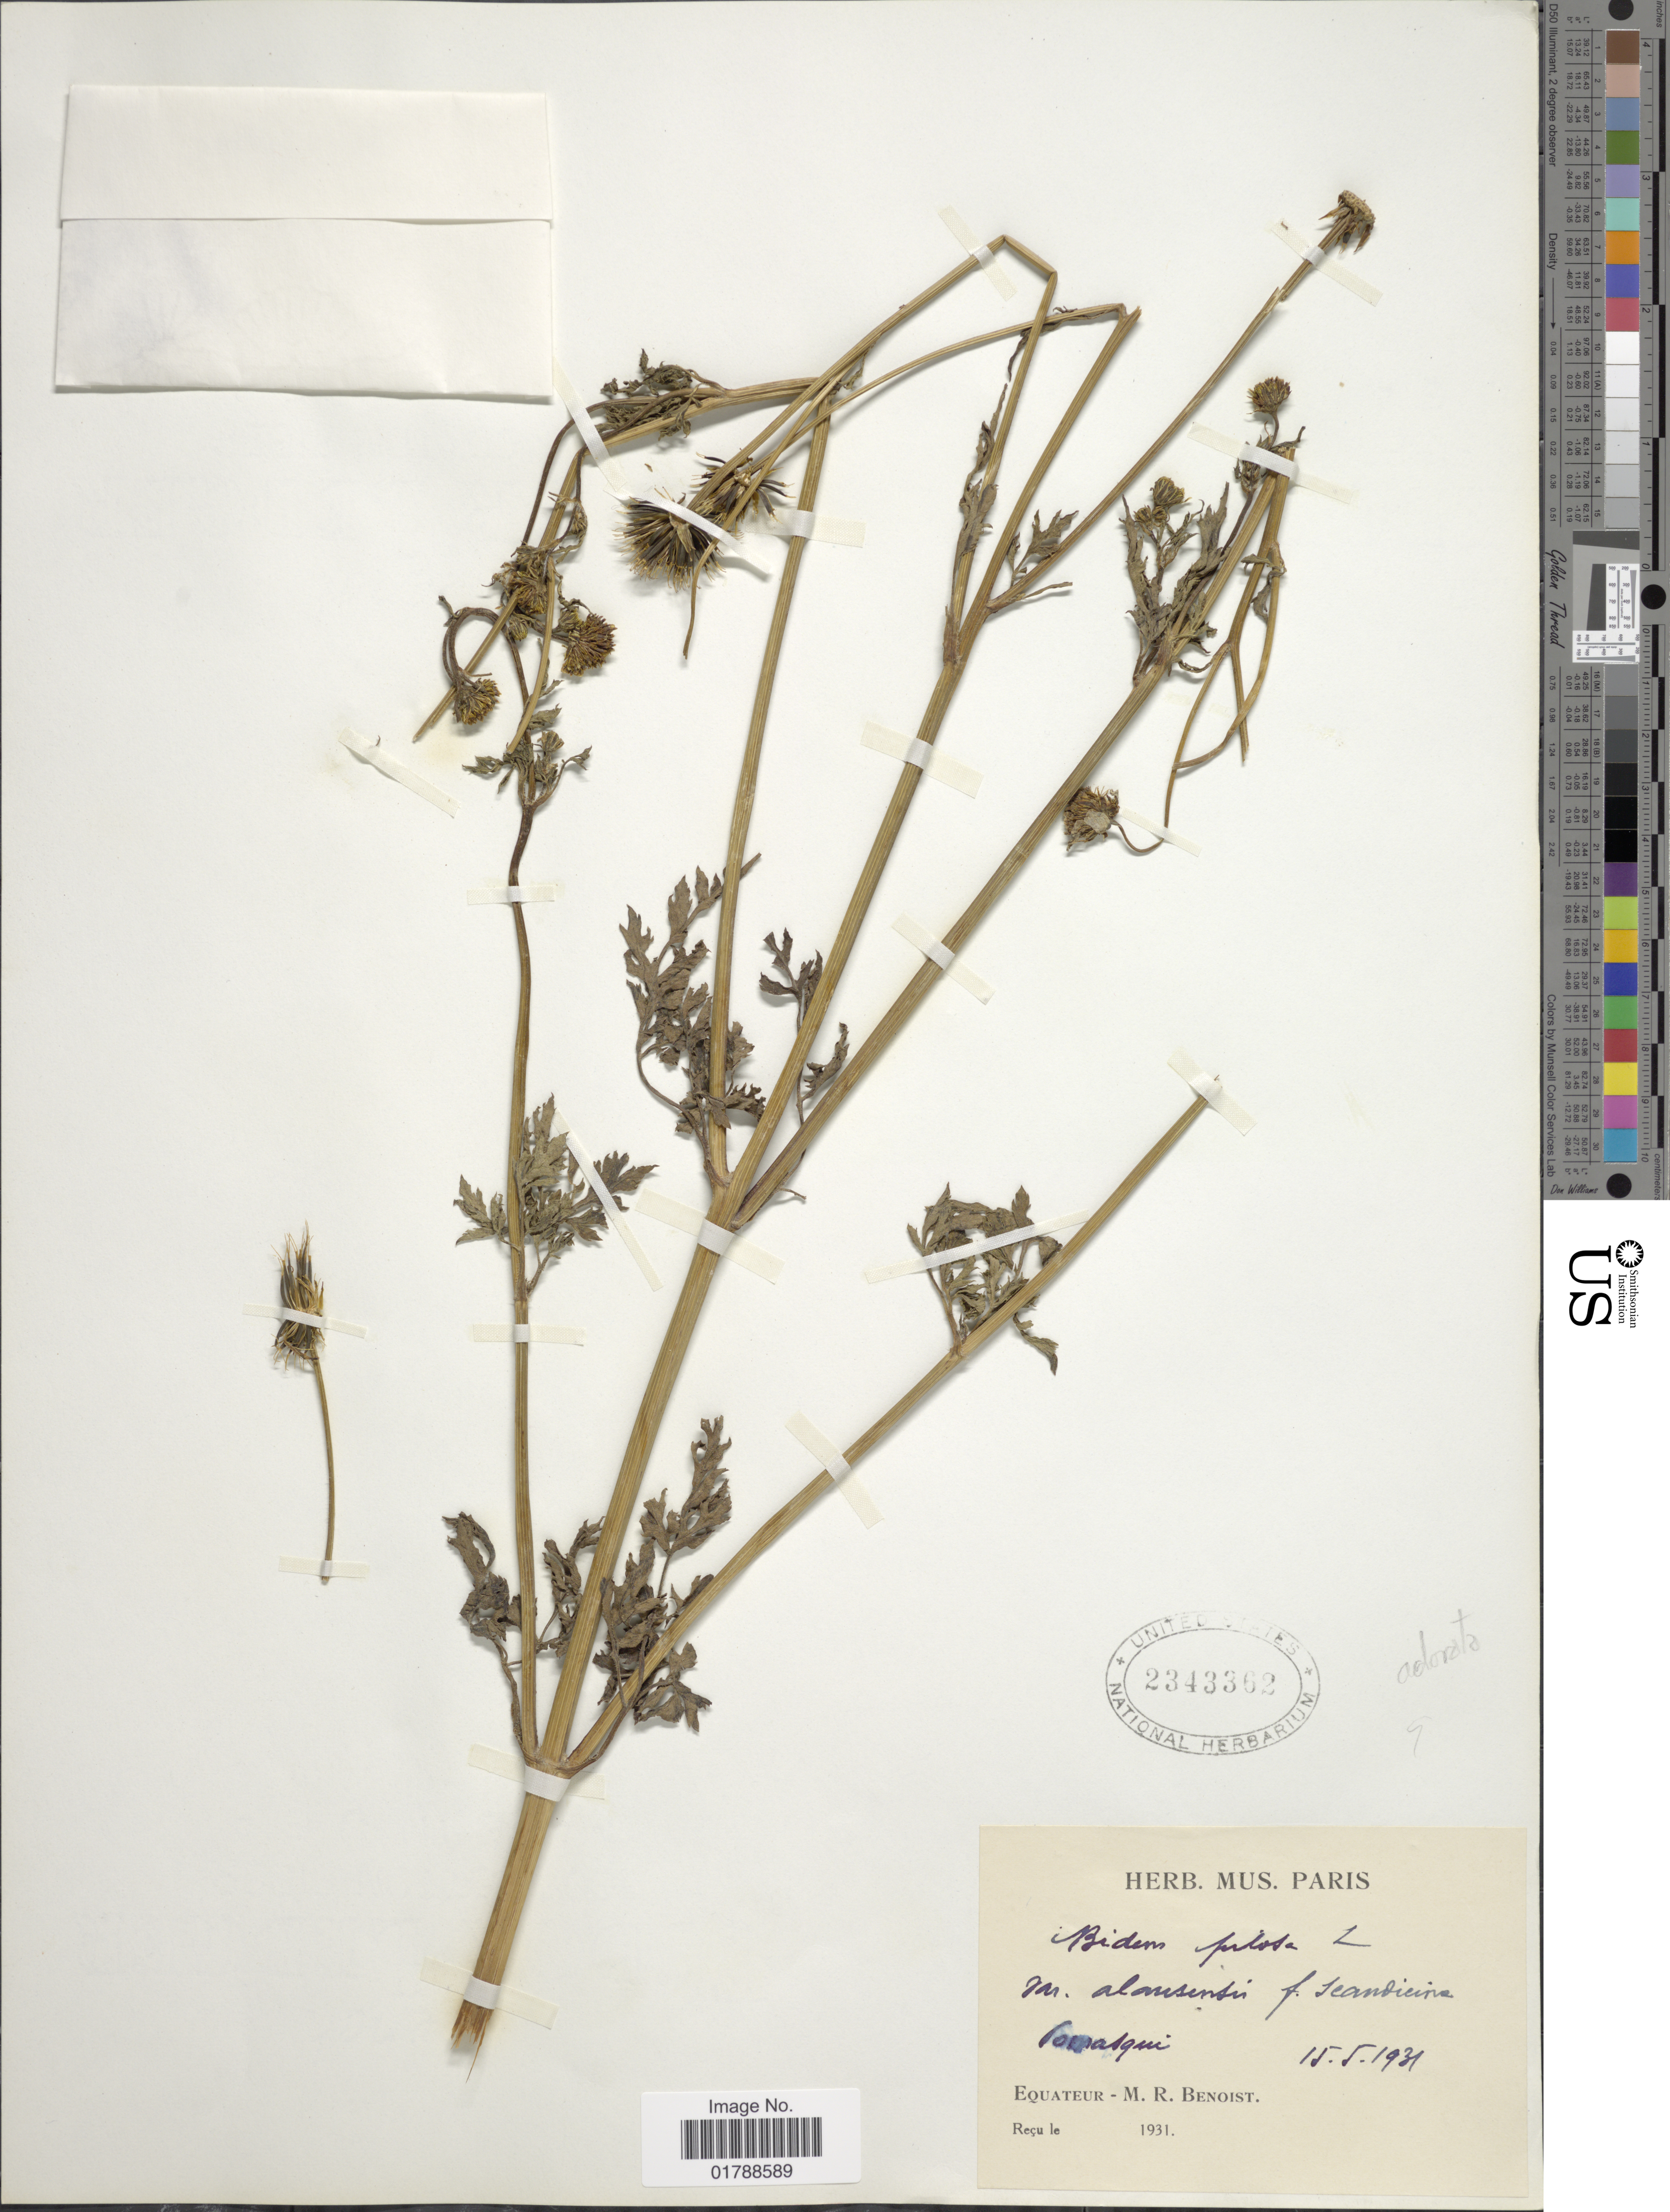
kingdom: Plantae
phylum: Tracheophyta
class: Magnoliopsida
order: Asterales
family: Asteraceae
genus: Bidens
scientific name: Bidens odorata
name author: Cav.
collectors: R. Benoist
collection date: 1931-05-15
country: Ecuador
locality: Equateur, Pomasqui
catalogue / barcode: US 2343362